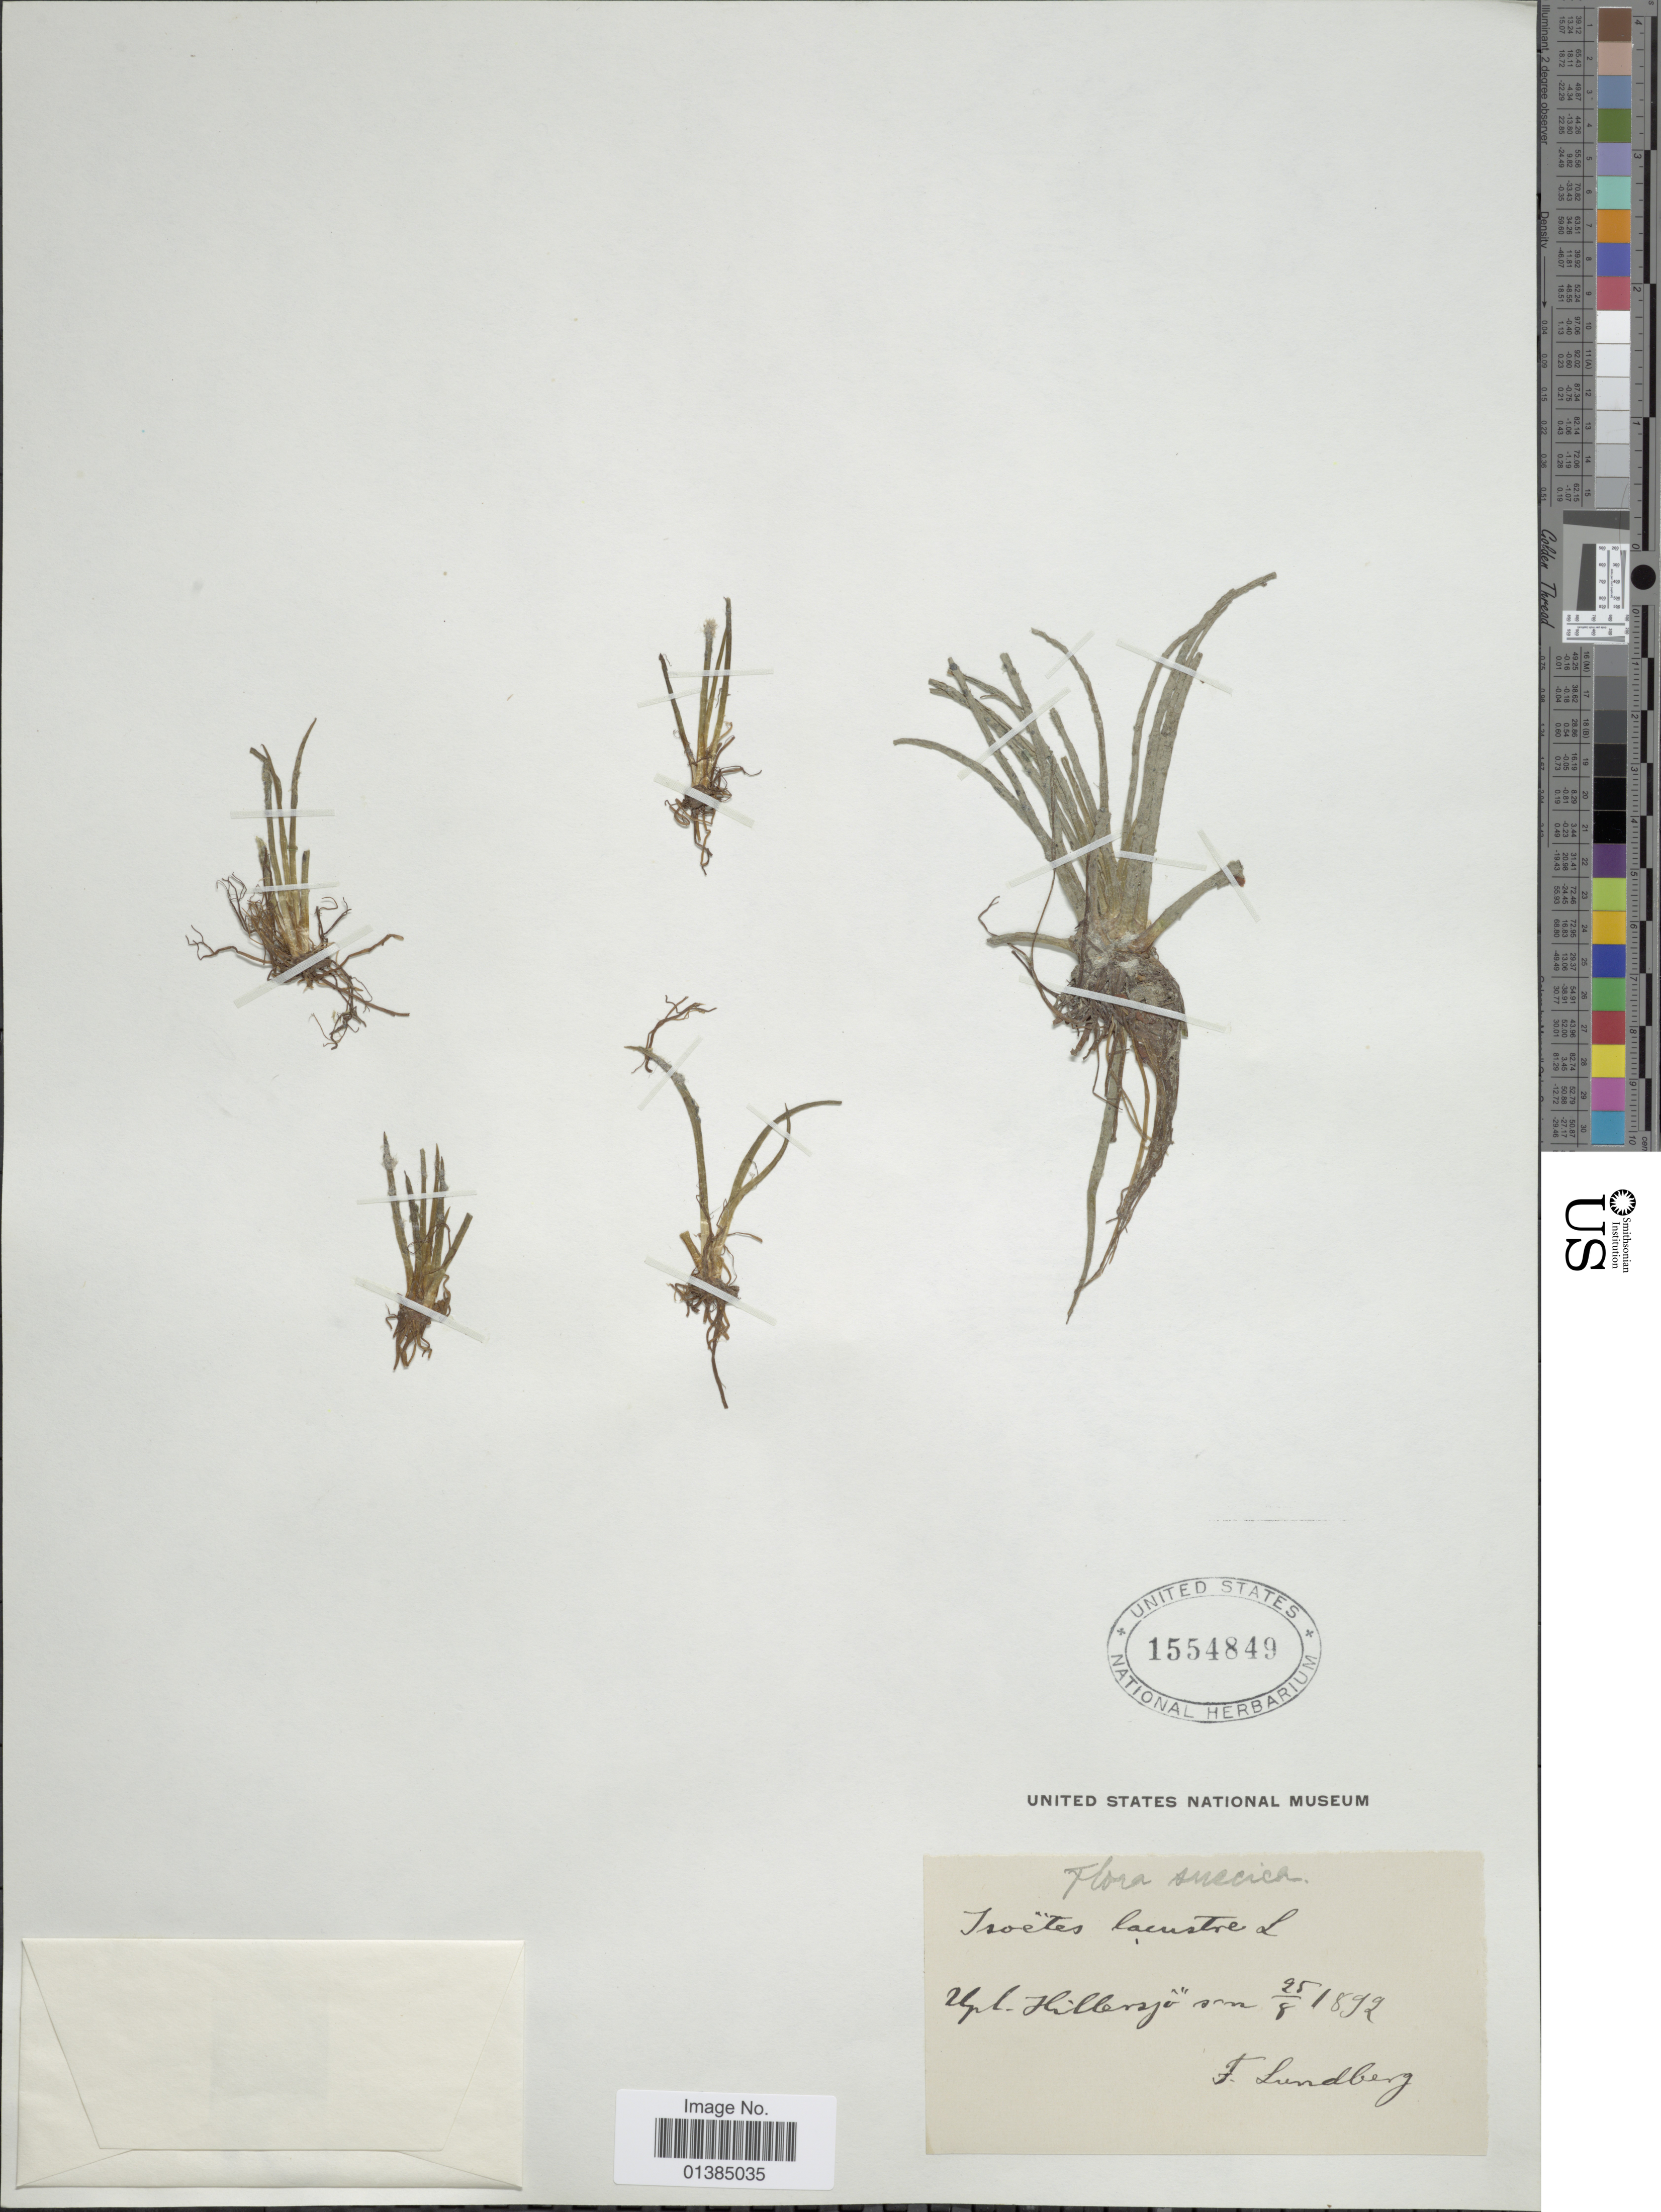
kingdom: Plantae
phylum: Tracheophyta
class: Lycopodiopsida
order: Isoetales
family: Isoetaceae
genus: Isoetes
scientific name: Isoetes lacustris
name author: L.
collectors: F. Lundberg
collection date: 1892-08-25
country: Sweden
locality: Suecica. Upl. Hillersjö.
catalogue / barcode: US 1554849